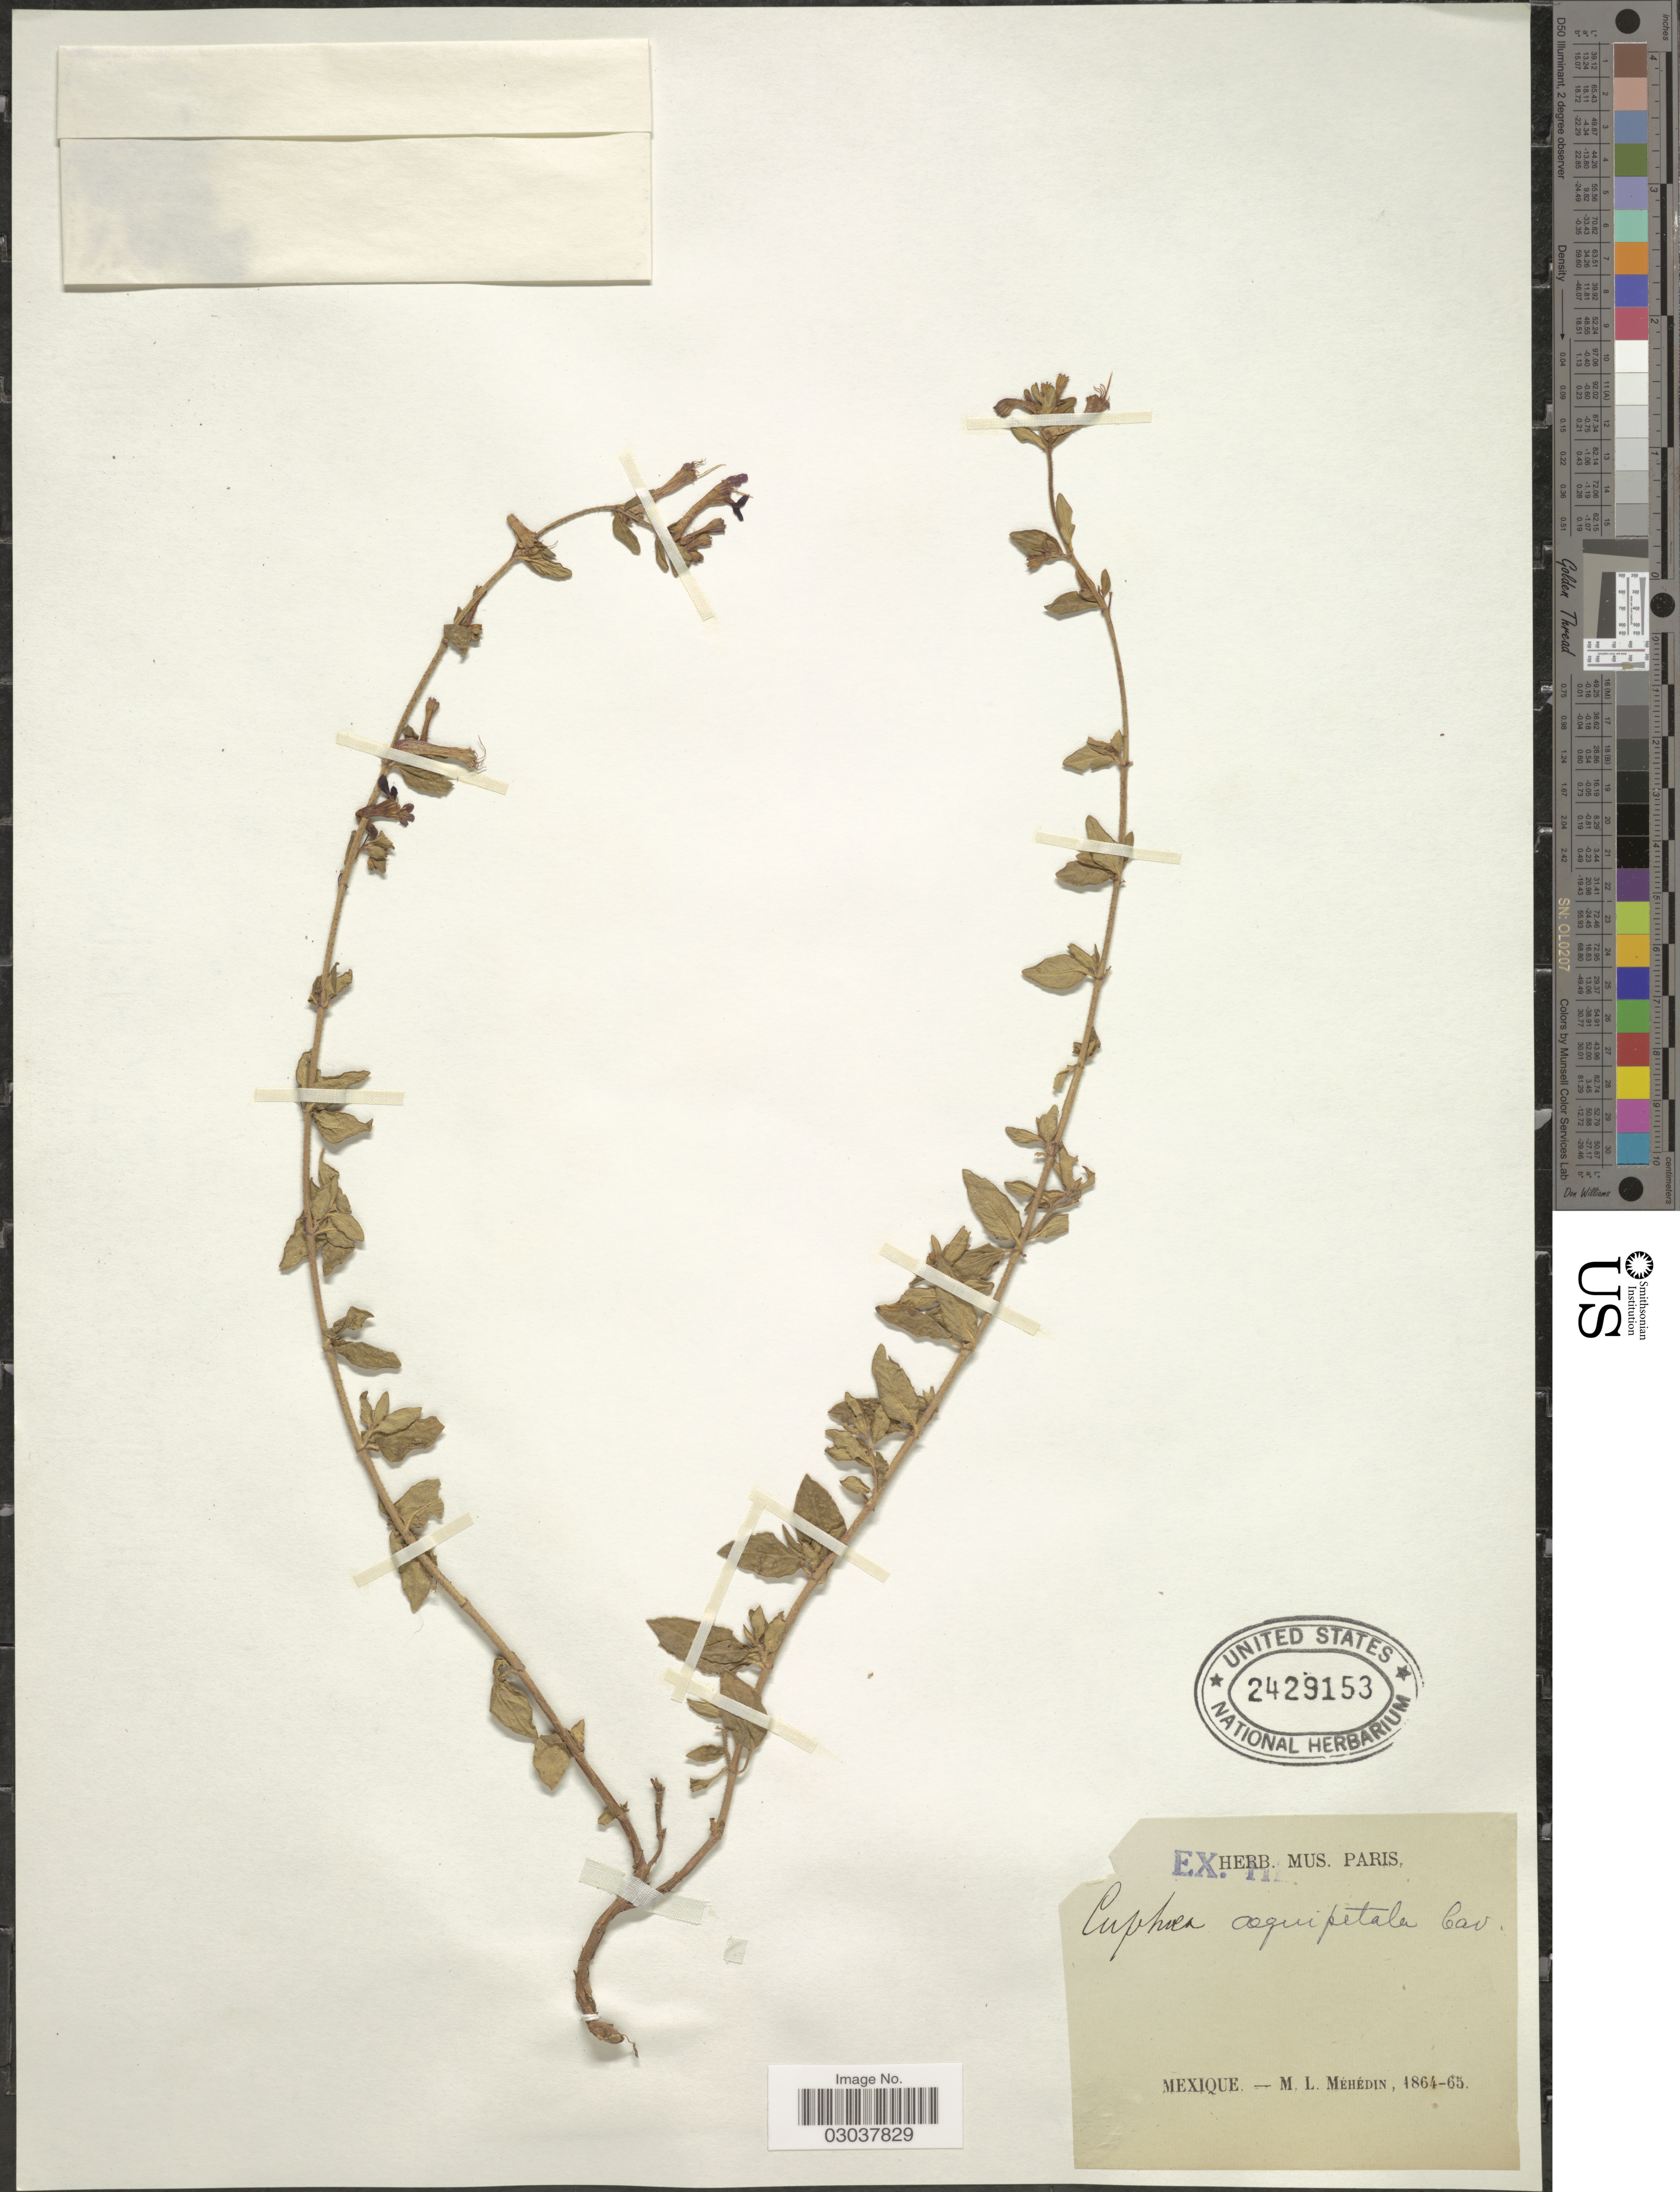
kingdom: Plantae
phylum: Tracheophyta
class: Magnoliopsida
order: Myrtales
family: Lythraceae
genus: Cuphea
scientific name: Cuphea aequipetala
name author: Cav.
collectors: M. Méhédin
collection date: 1864/1865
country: Mexico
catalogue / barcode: US 2429153